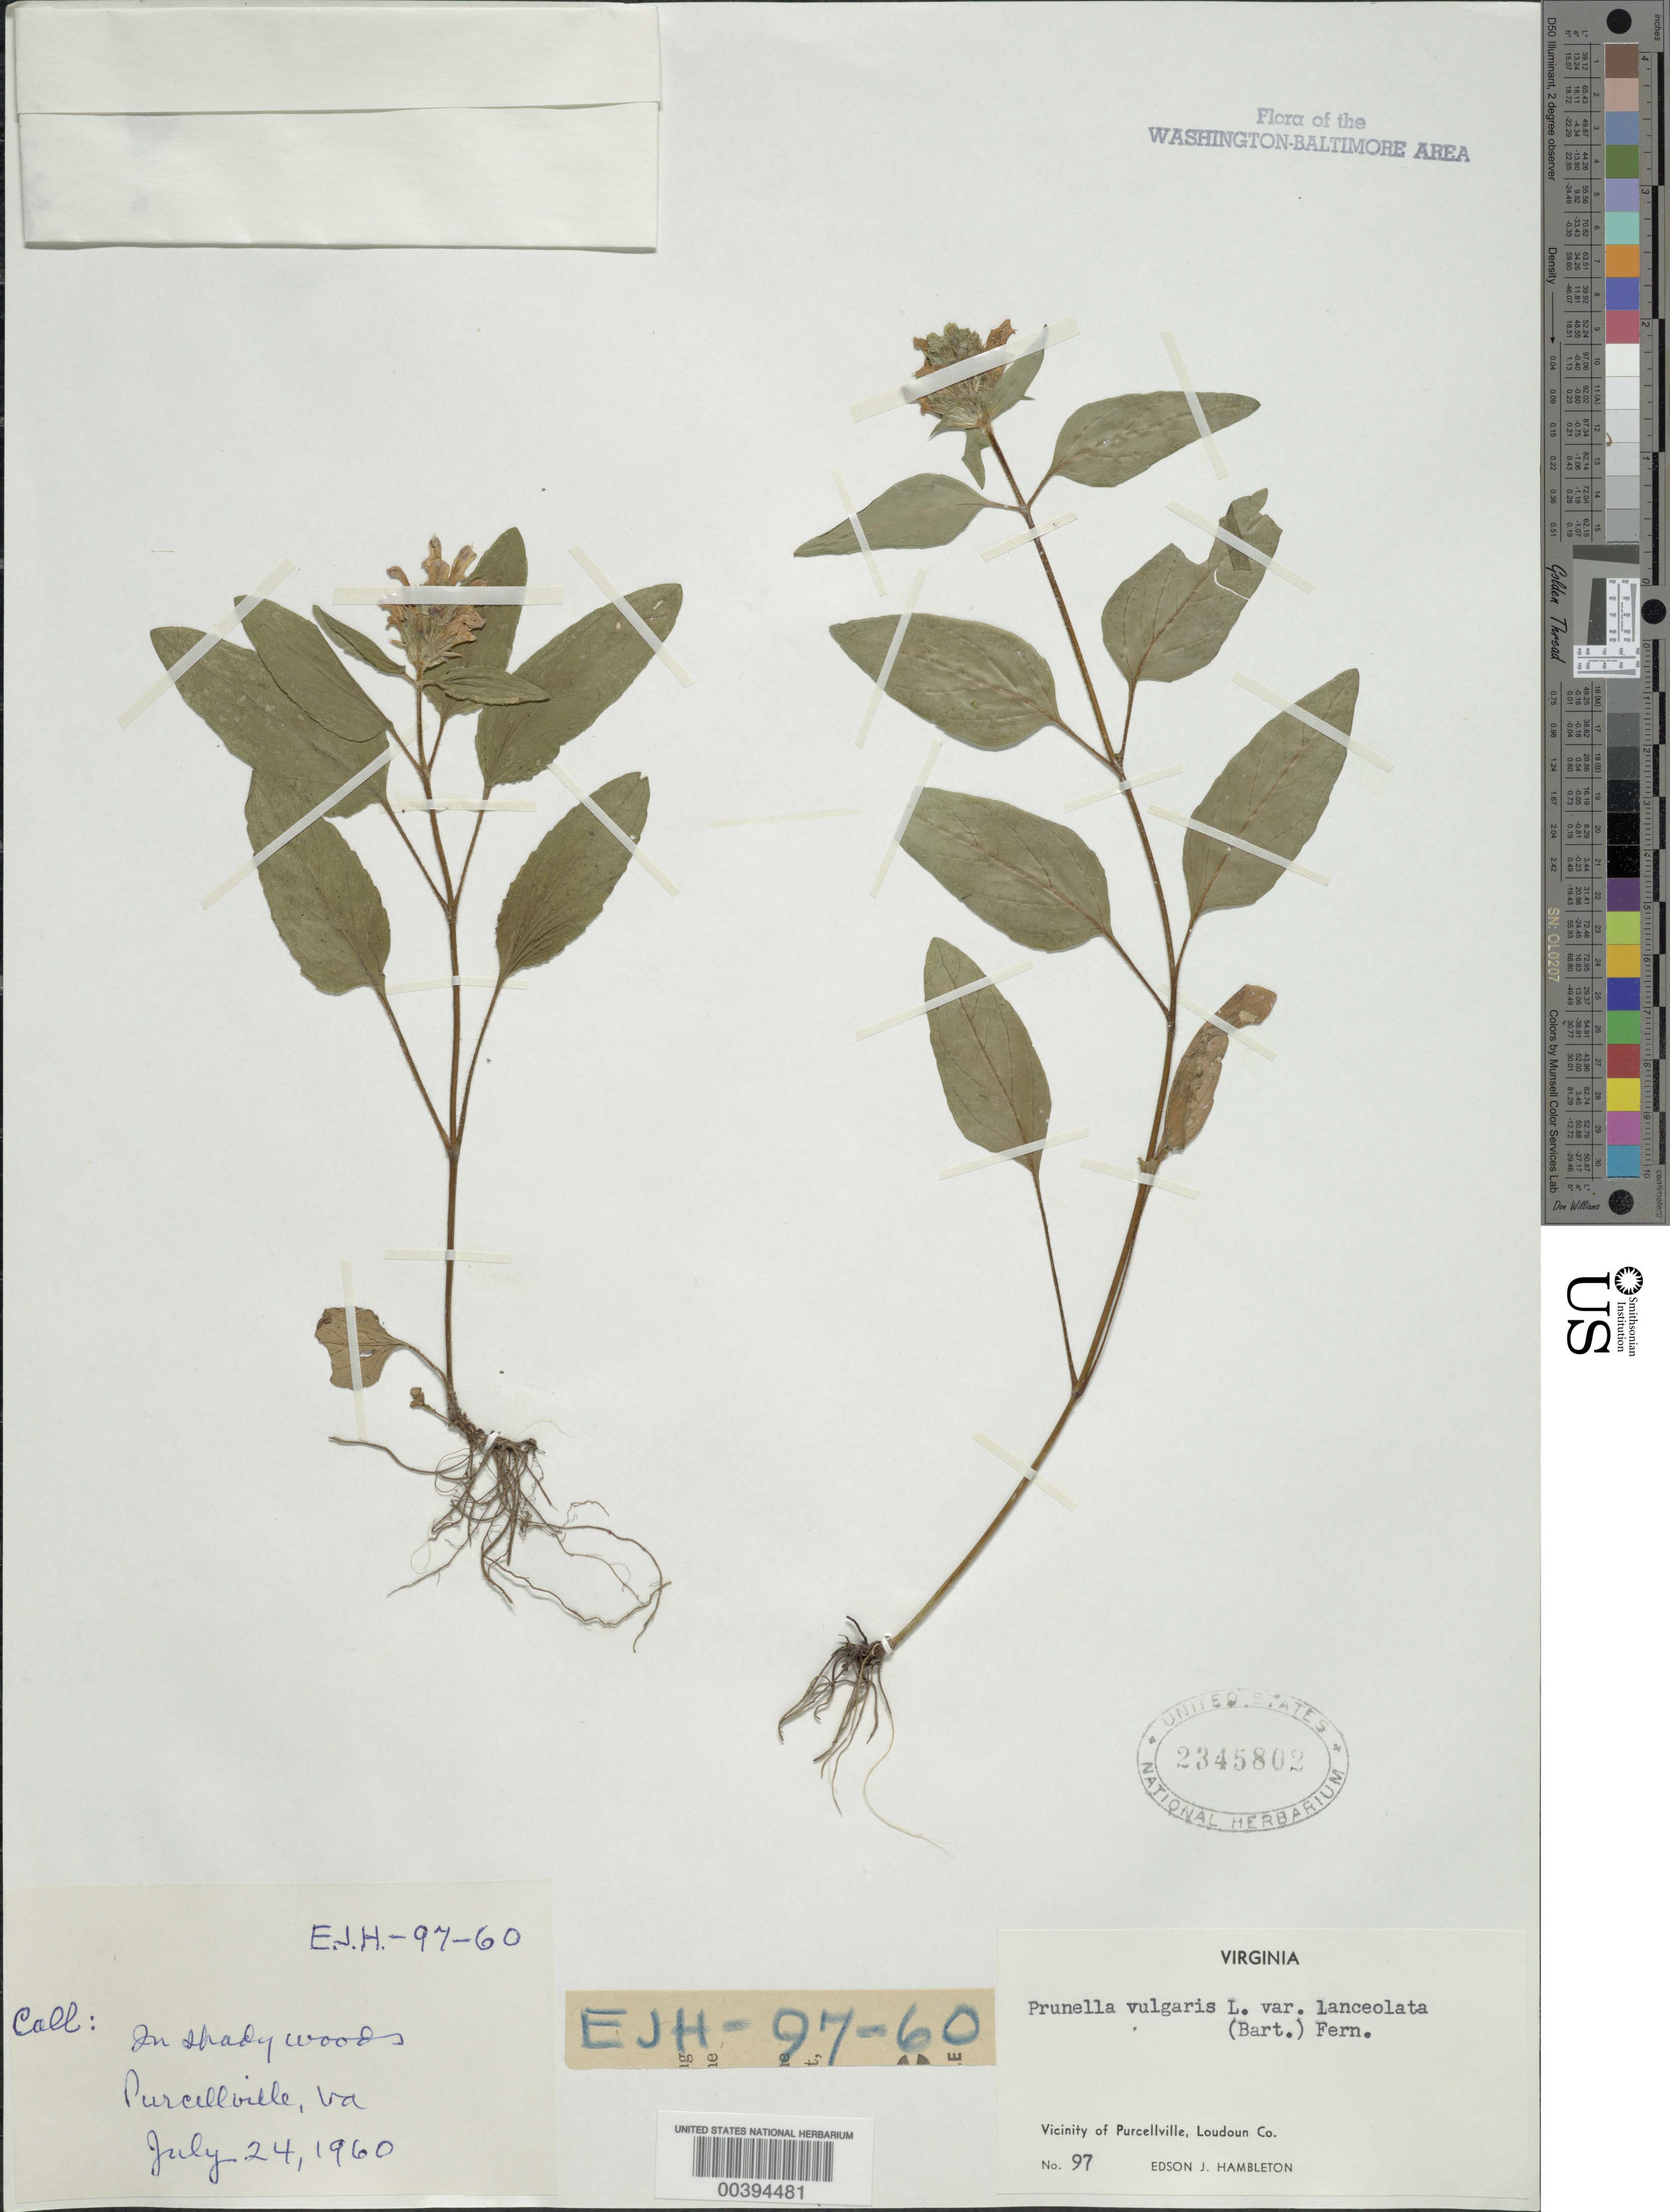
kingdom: Plantae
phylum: Tracheophyta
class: Magnoliopsida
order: Lamiales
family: Lamiaceae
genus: Prunella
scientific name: Prunella vulgaris var. lanceolata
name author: (W.P.C. Barton) Fernald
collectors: E. Hambleton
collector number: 97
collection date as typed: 24 Jul 1960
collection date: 1960-07-24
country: United States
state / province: Virginia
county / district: Loudoun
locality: Purcellville vicinity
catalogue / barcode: US 2345802